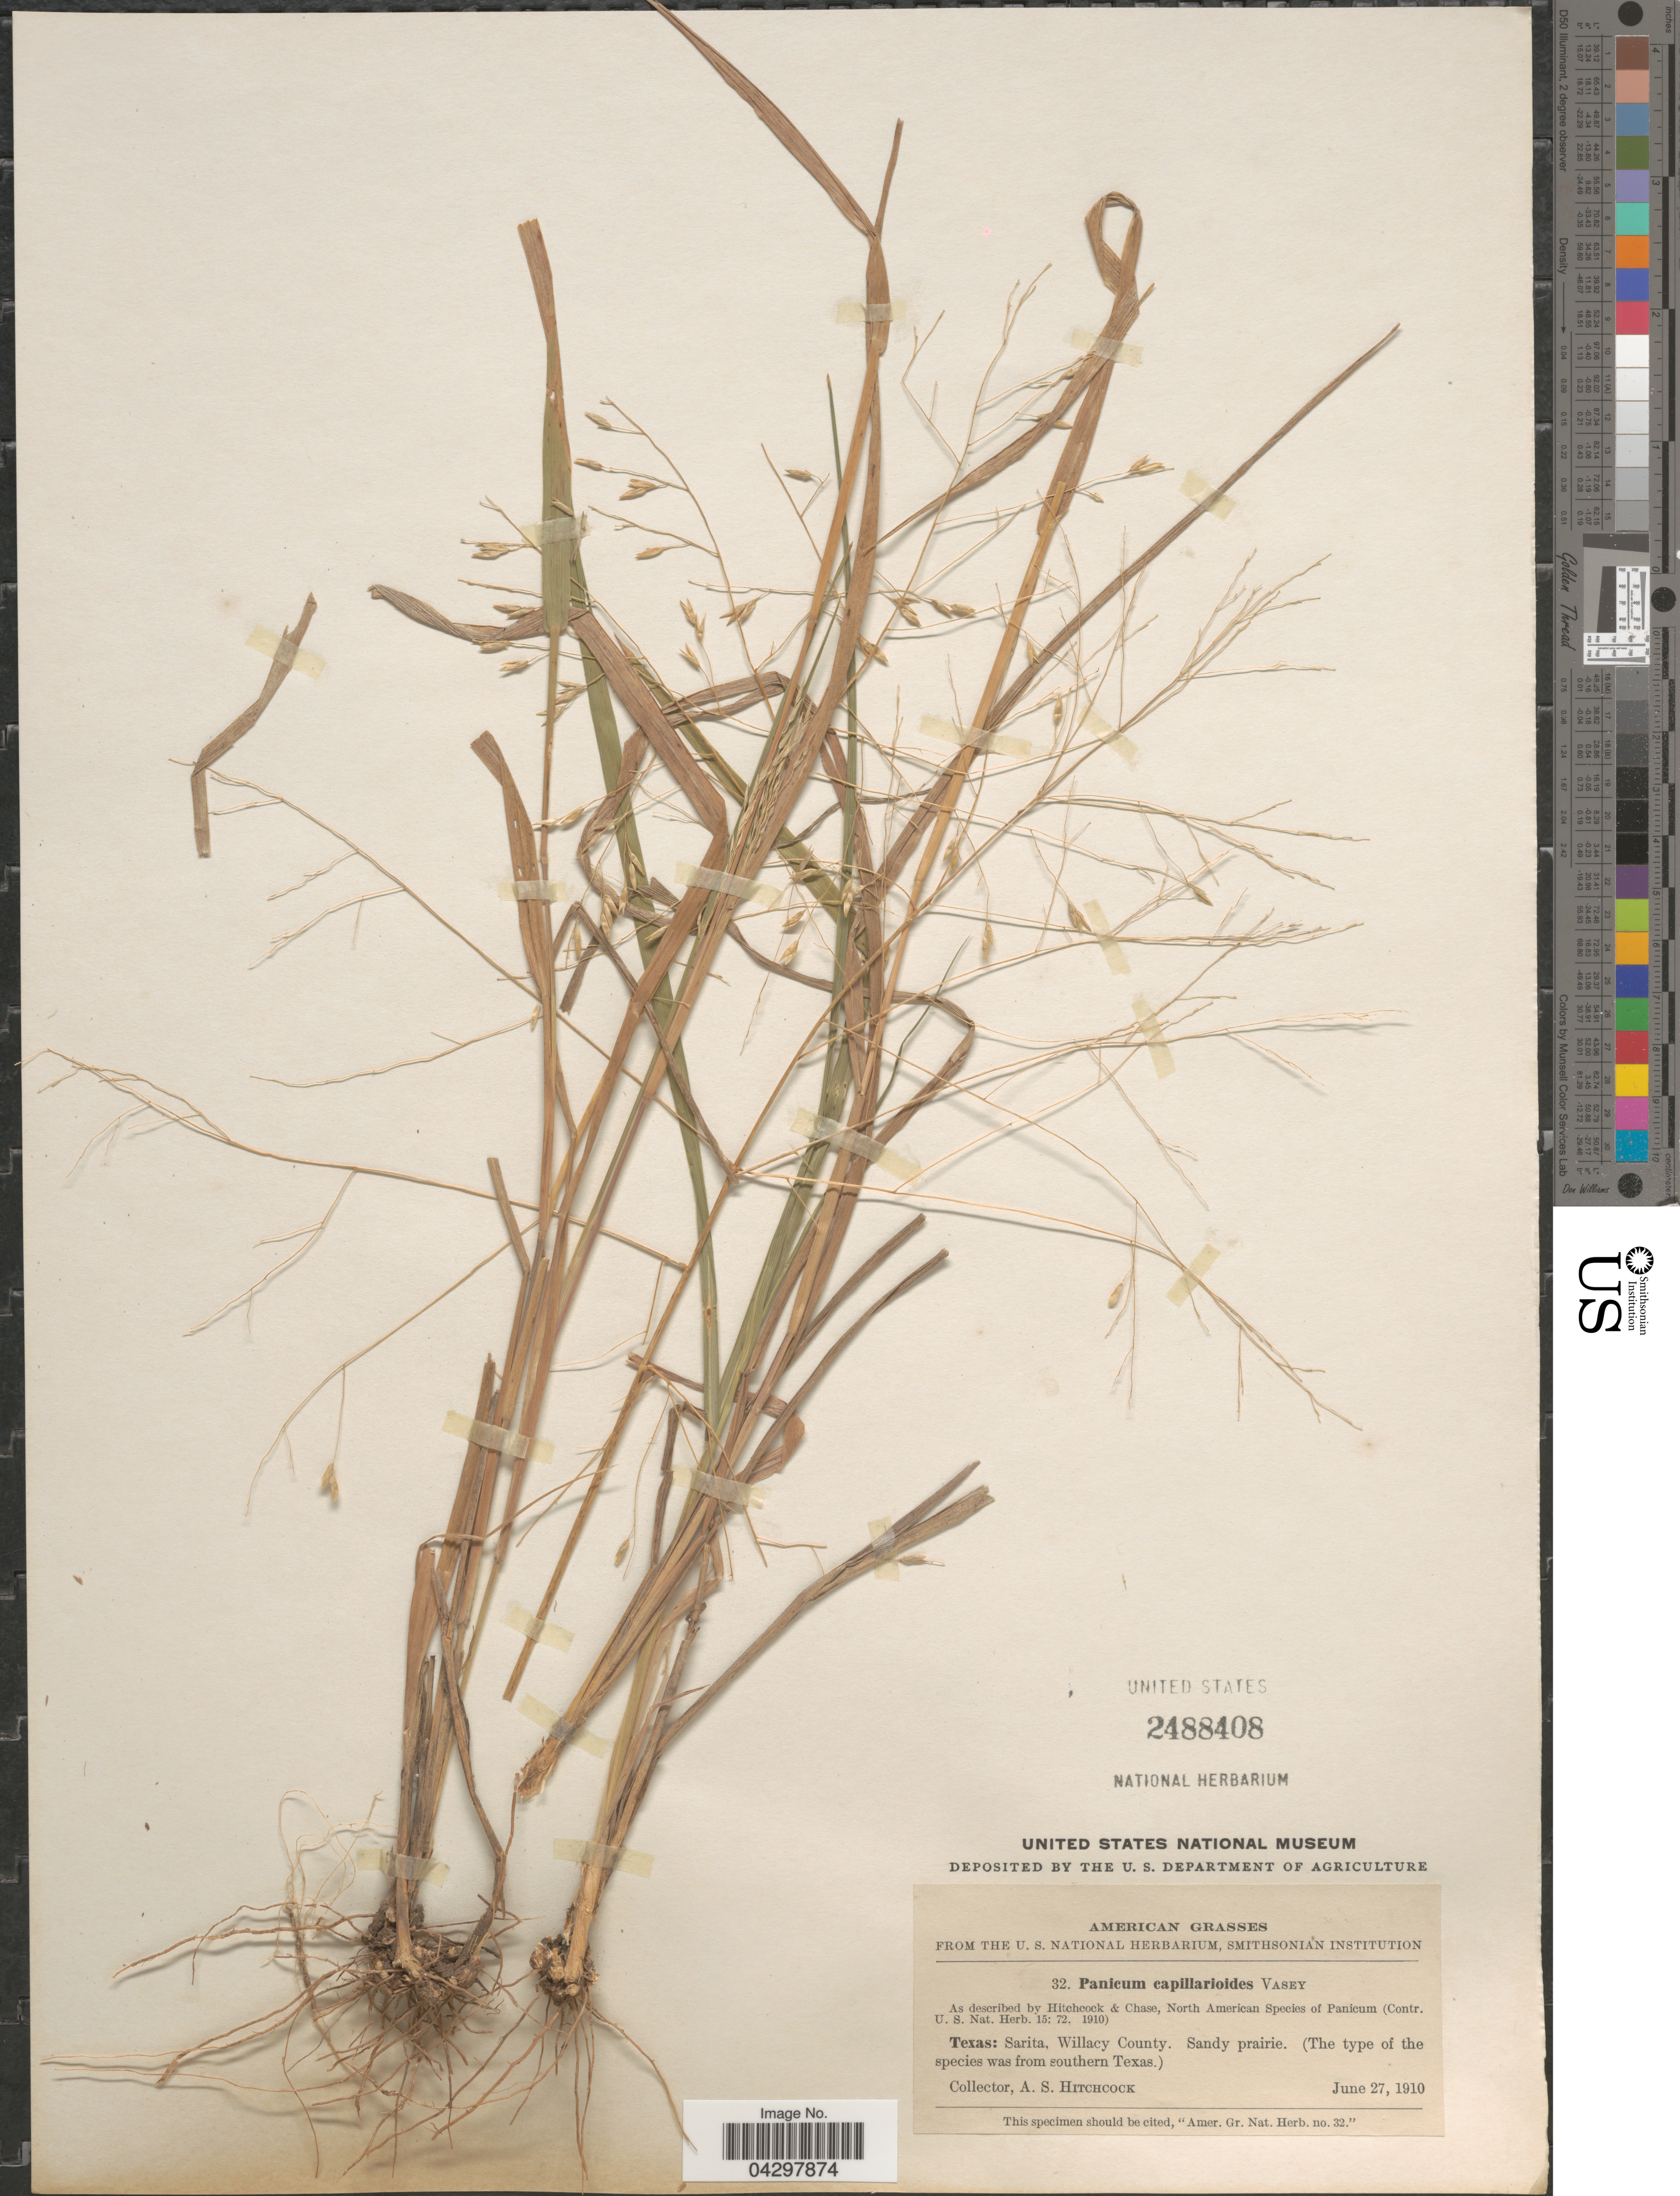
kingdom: Plantae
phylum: Tracheophyta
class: Liliopsida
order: Poales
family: Poaceae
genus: Panicum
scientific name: Panicum capillarioides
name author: Vasey in J.M. Coult.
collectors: A. S. Hitchcock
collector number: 32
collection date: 1910-06-27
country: United States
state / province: Texas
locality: Sarita, Willacy County. Sandy prairie.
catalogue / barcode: US 2488408